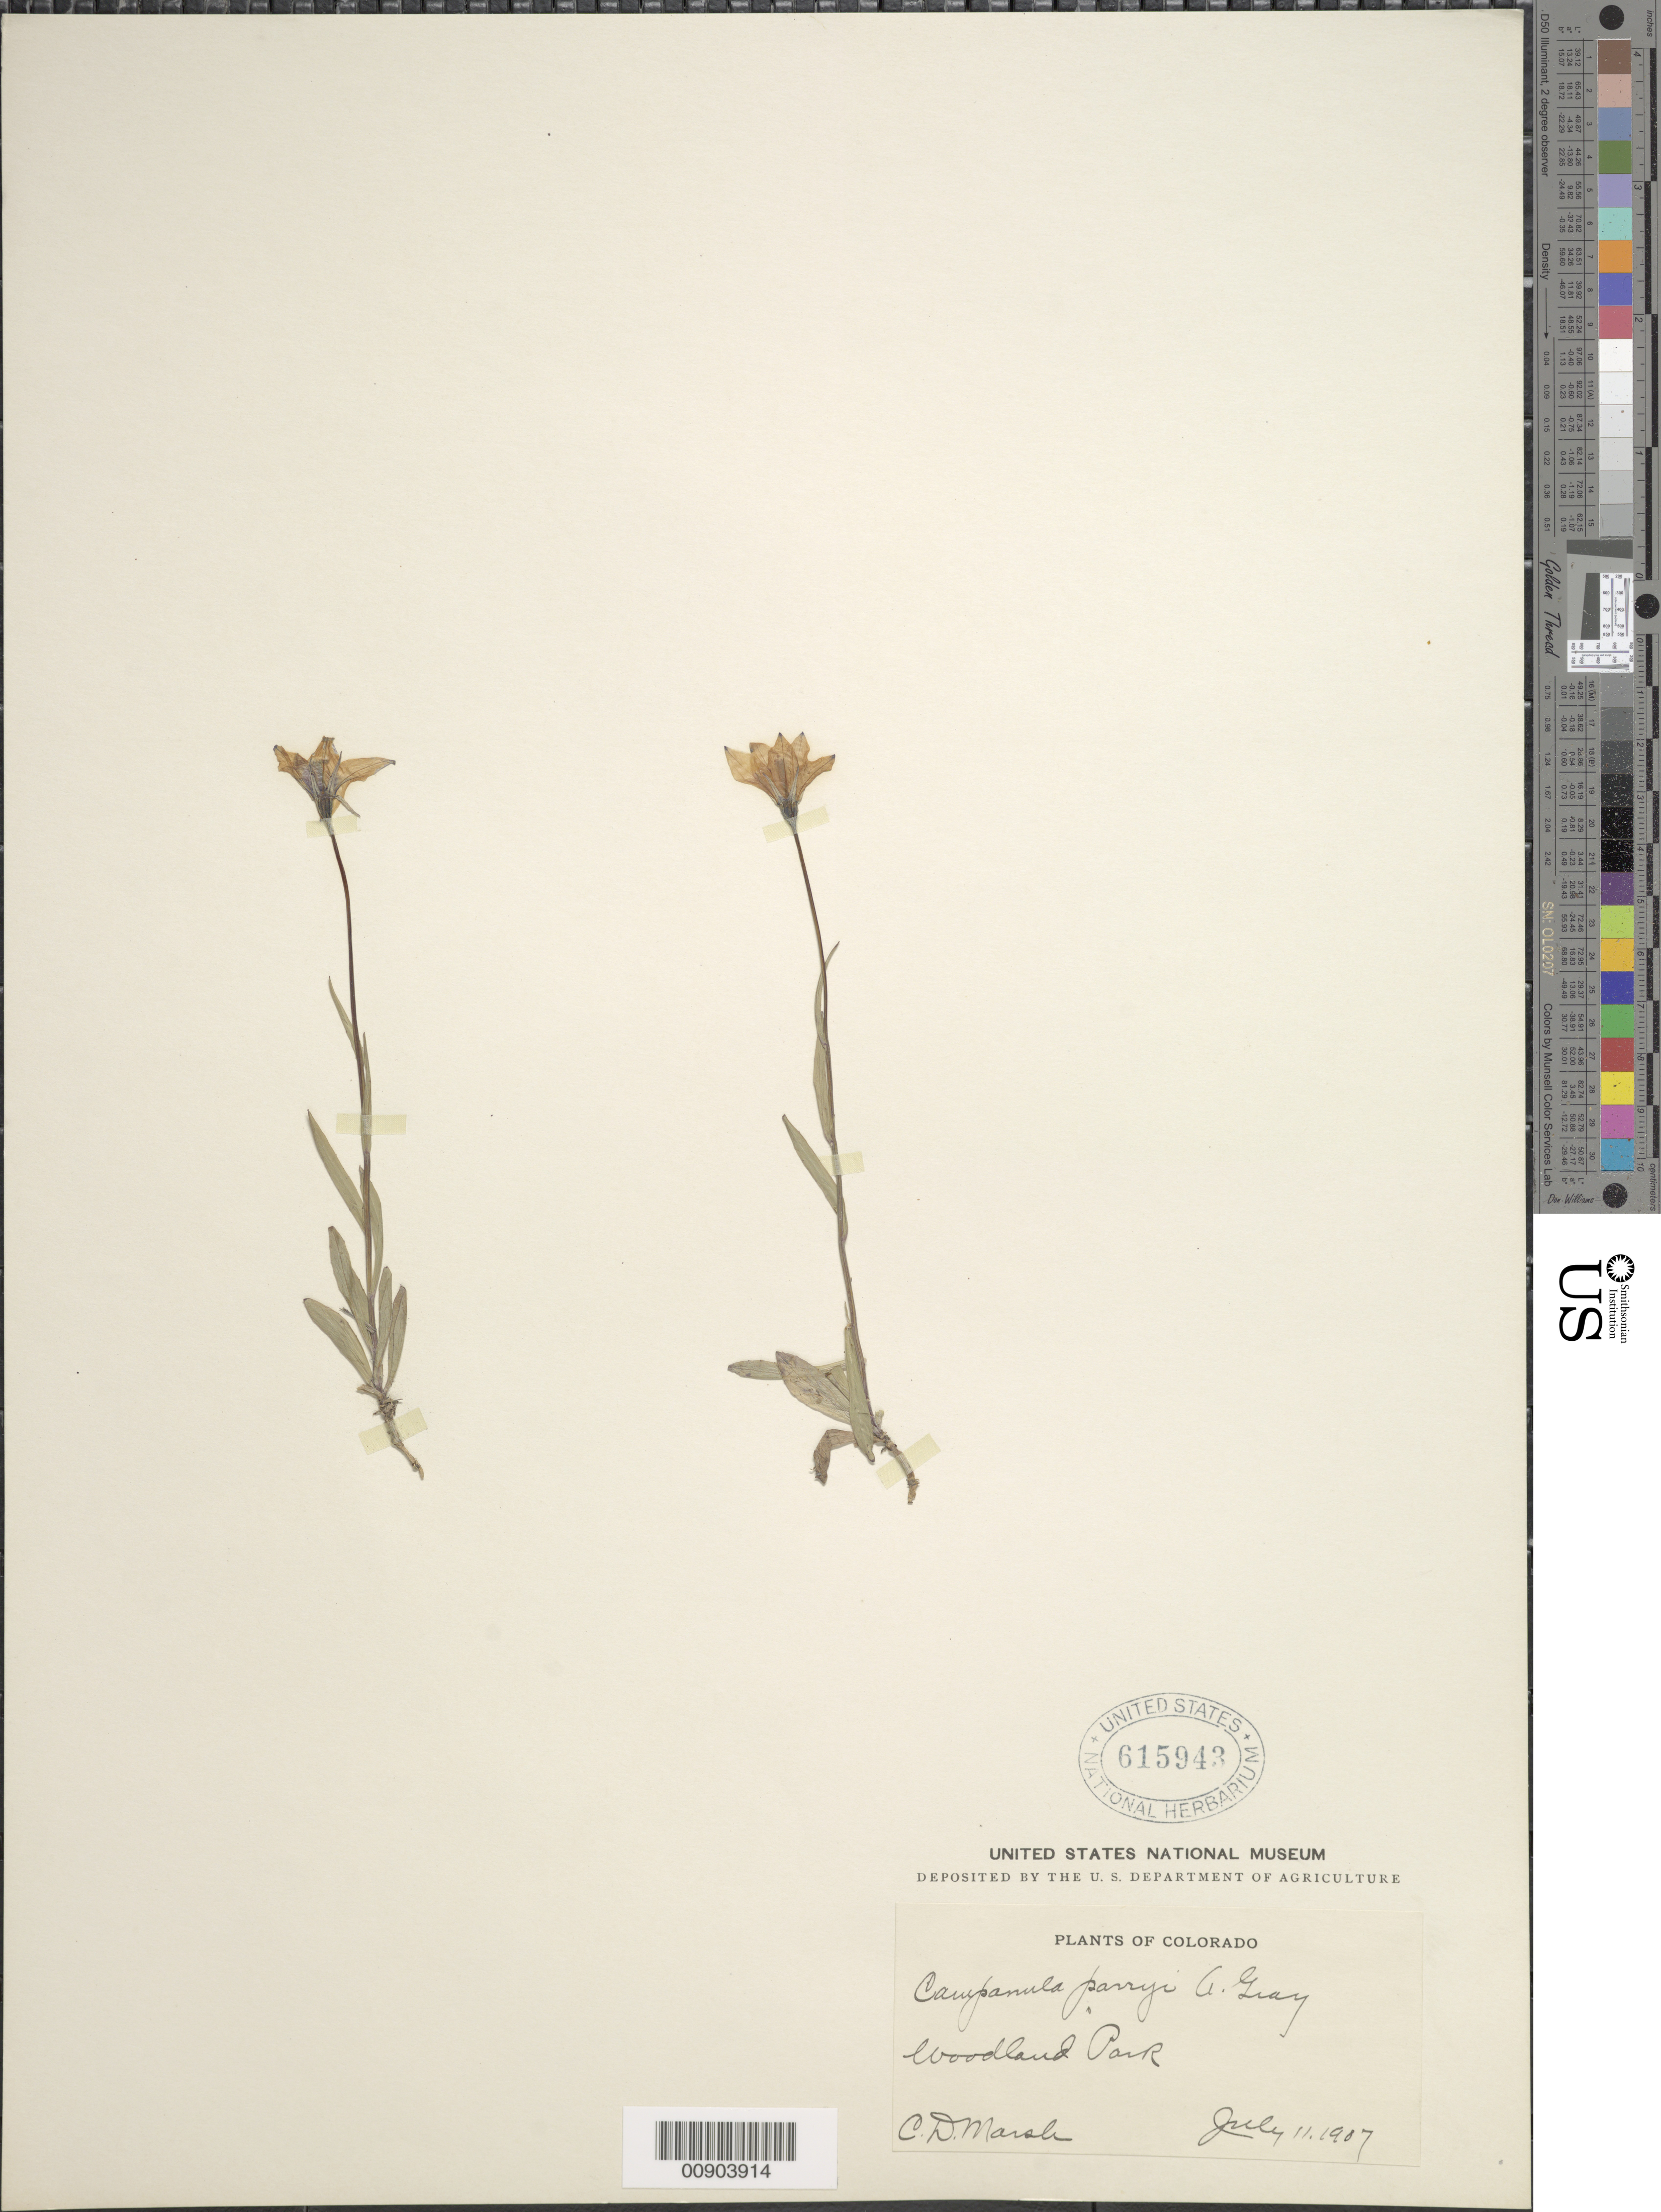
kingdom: Plantae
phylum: Tracheophyta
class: Magnoliopsida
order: Asterales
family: Campanulaceae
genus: Campanula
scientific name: Campanula planiflora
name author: Engelm.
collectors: C. D. Marsh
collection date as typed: July 11, 1907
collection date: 1907-07-11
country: United States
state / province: Colorado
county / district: Teller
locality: Woodland Park.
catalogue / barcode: US 615943